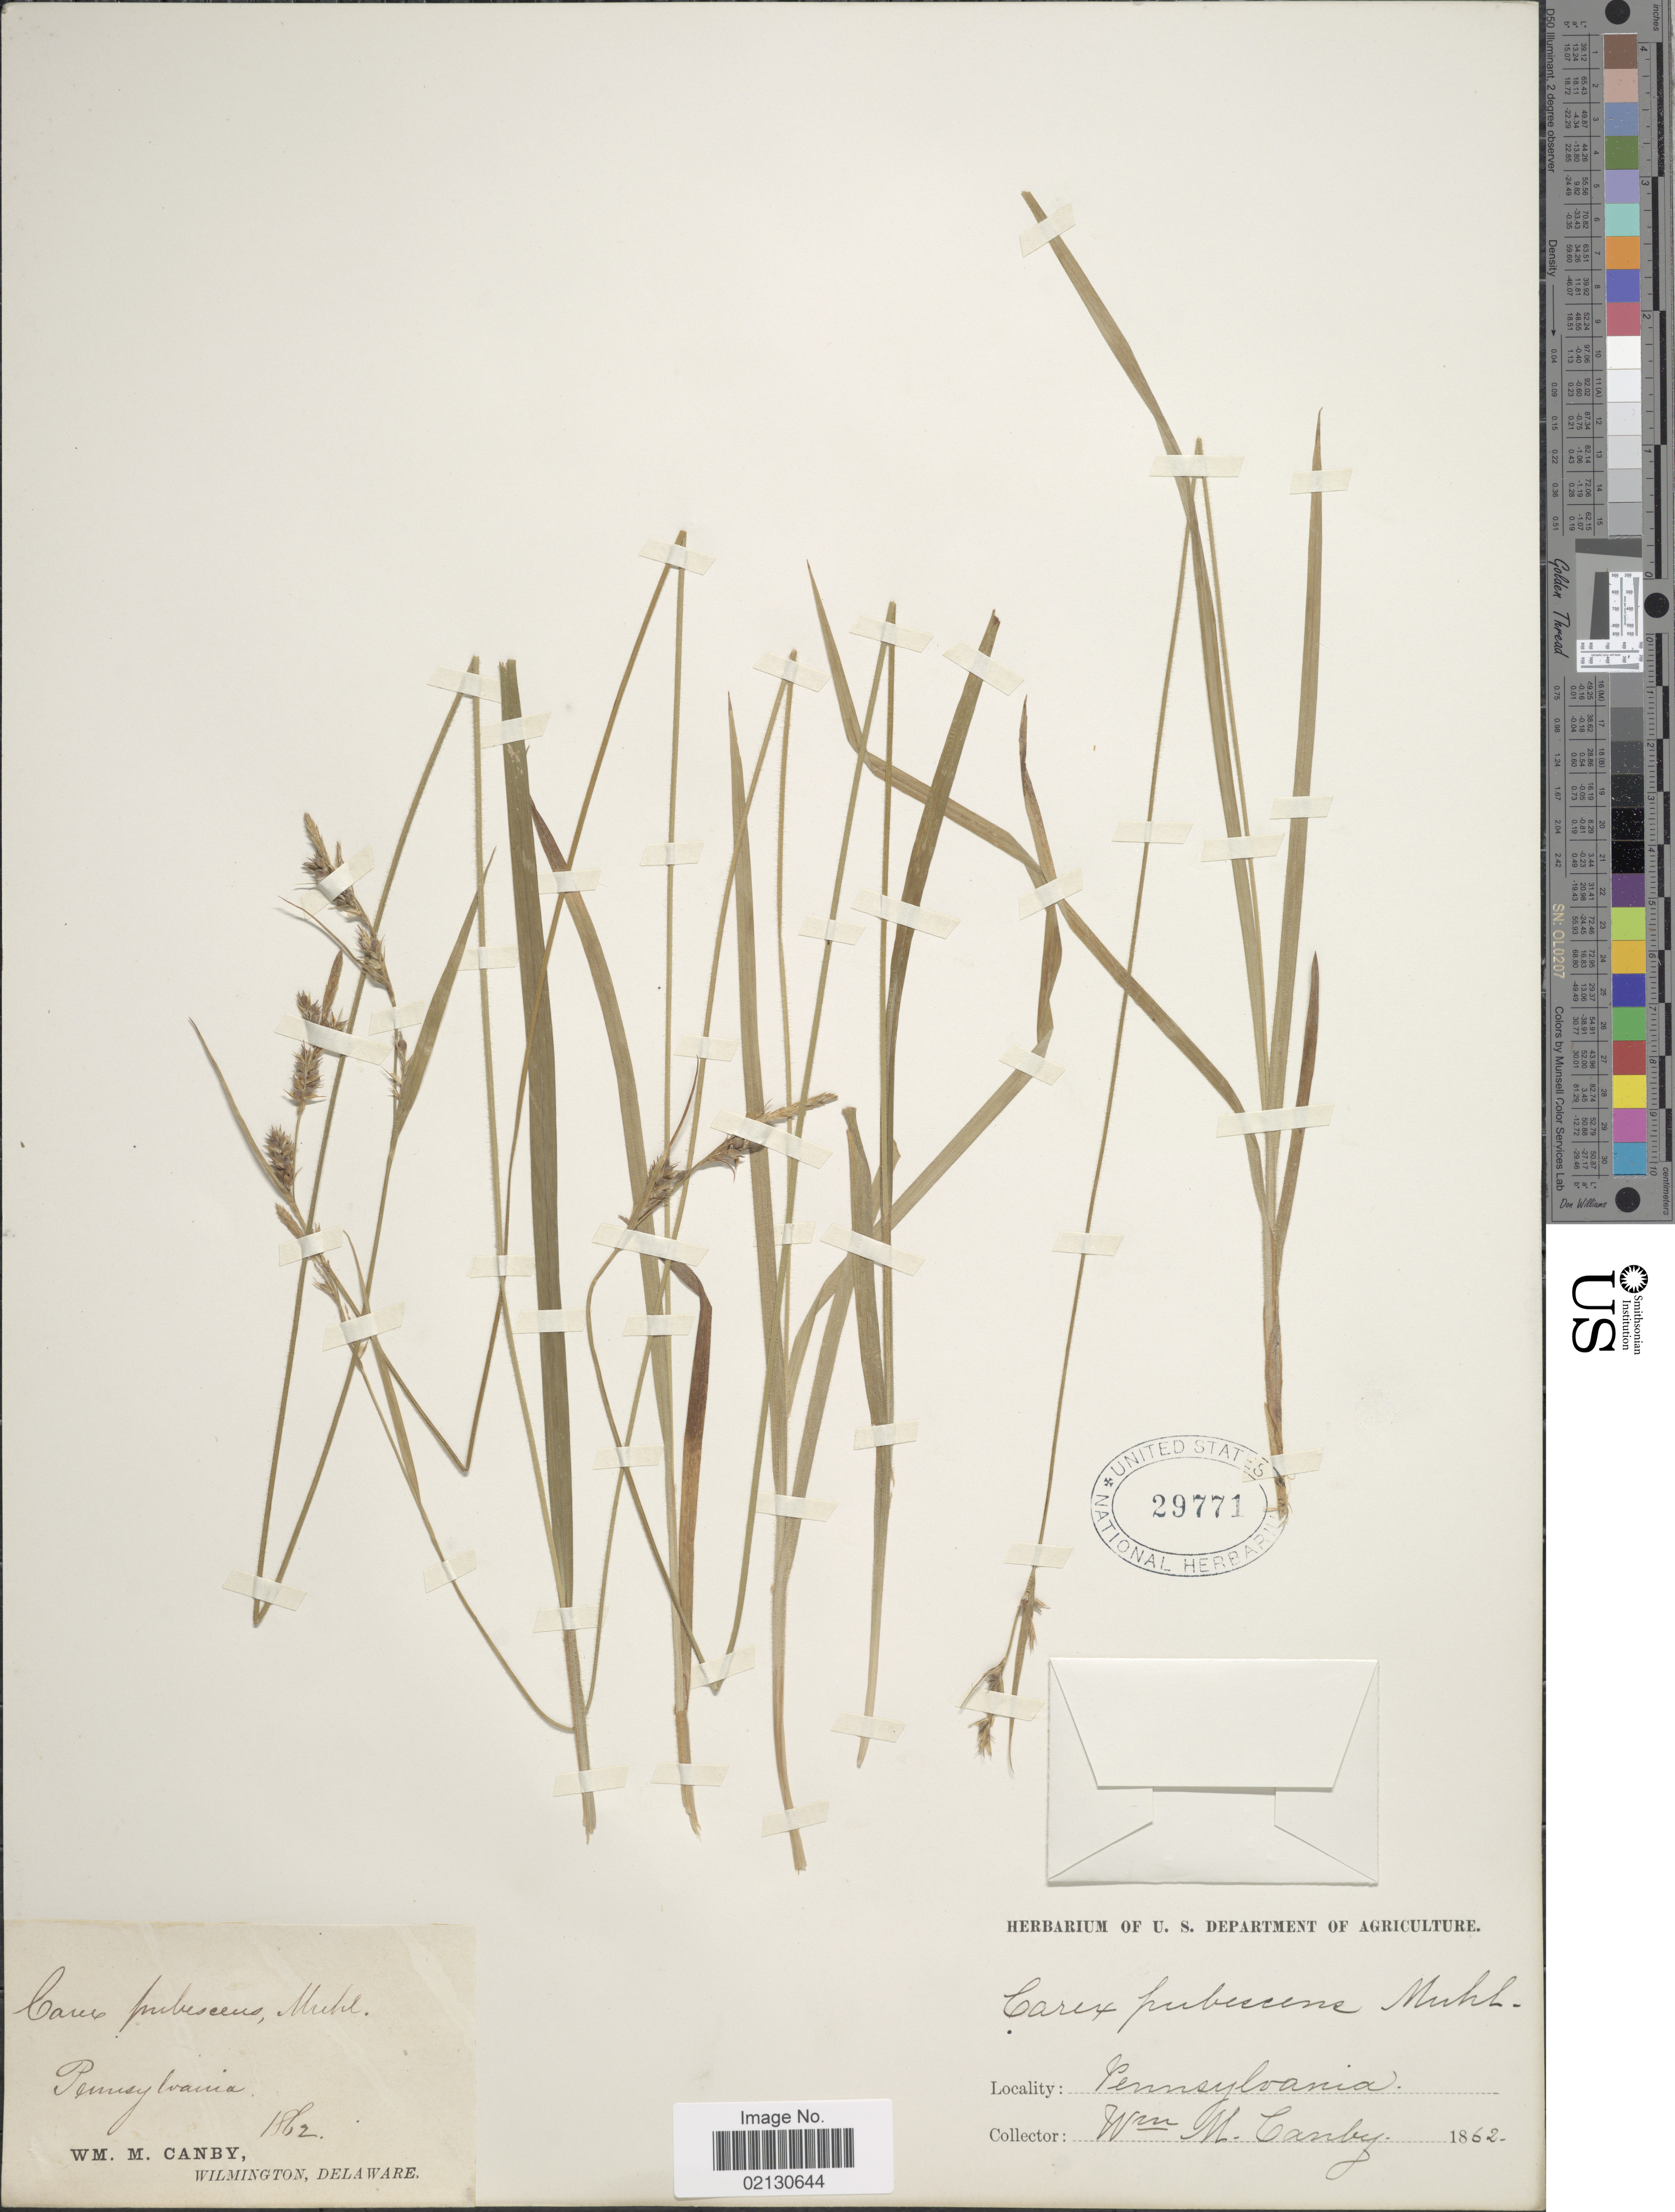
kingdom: Plantae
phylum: Tracheophyta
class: Liliopsida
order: Poales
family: Cyperaceae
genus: Carex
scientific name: Carex hirtifolia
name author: Mack.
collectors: W. M. Canby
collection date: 1862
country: United States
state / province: Pennsylvania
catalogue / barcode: US 29771